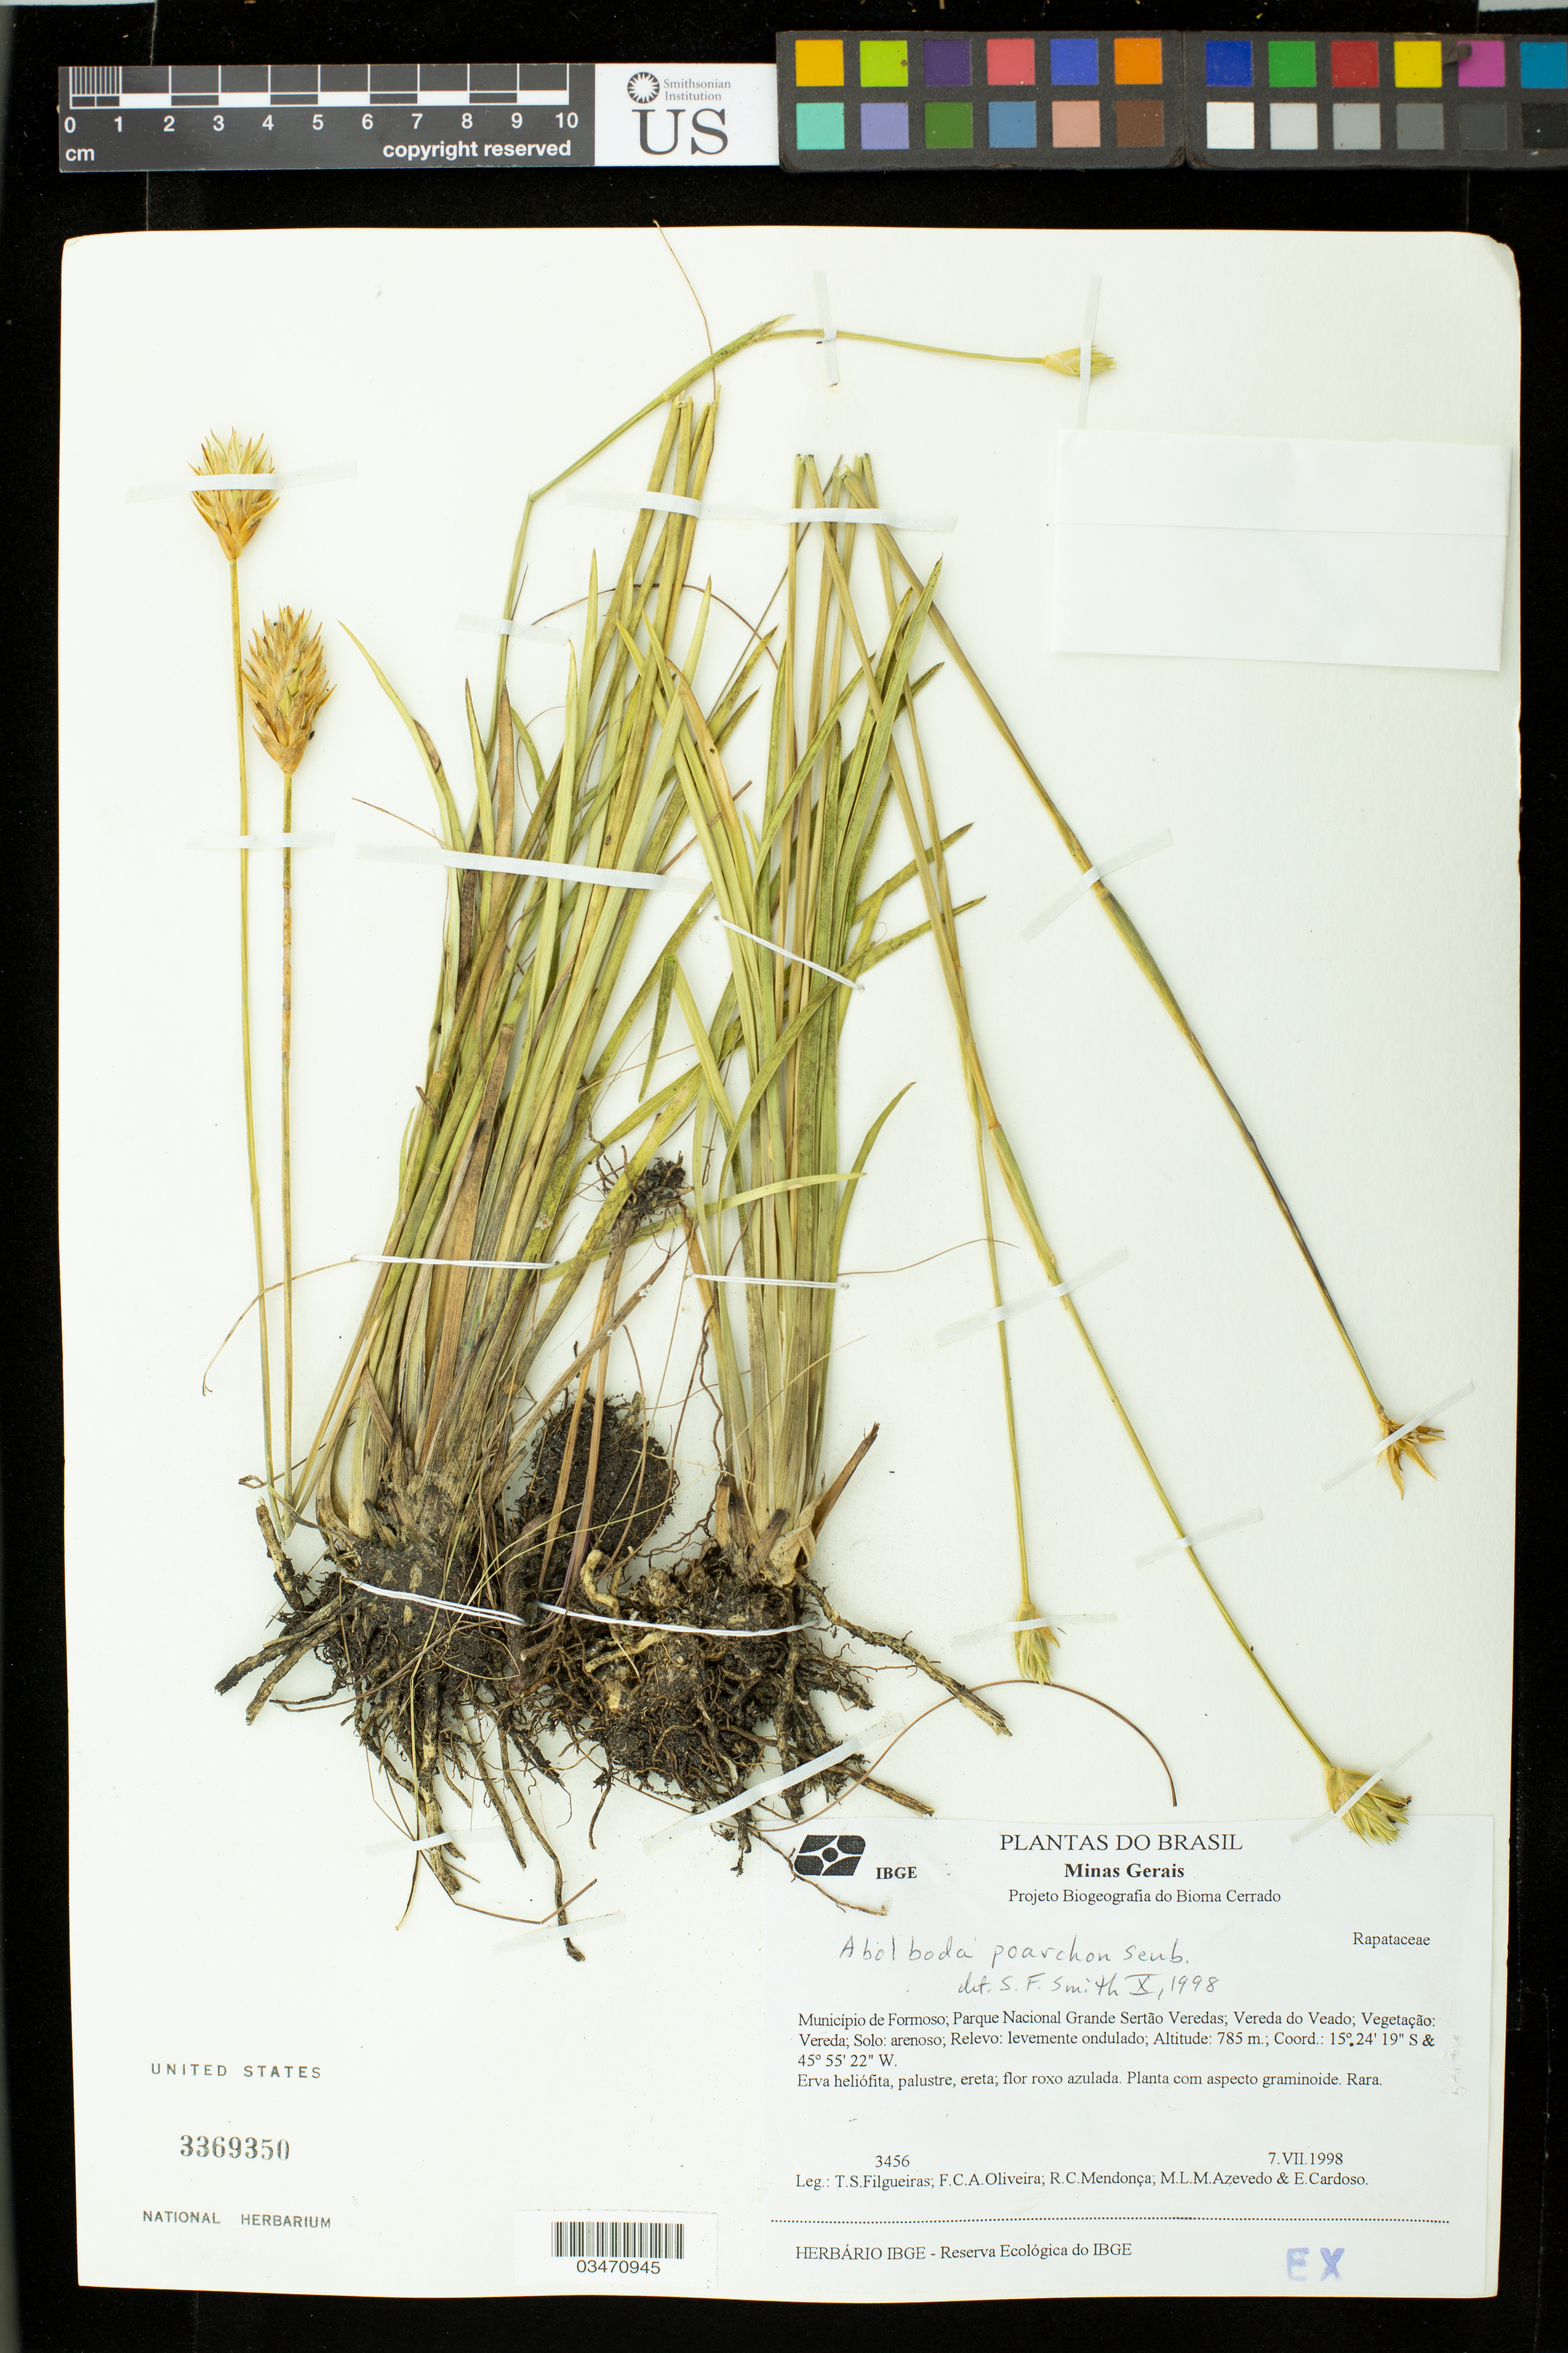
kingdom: Plantae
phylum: Tracheophyta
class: Liliopsida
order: Poales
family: Xyridaceae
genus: Abolboda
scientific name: Abolboda poarchon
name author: Seub.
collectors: T. S. Filgueiras, F. Coutinho De Oliveira, R. C. de Mendonça, M. L. M. Azevedo & E. Cardoso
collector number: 3456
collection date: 1998-07-07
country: Brazil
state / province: Minas Gerais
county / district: Formoso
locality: Parque Nacional Grande Sertão Veredas, Vereda do Veado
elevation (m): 785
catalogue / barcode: US 3369350